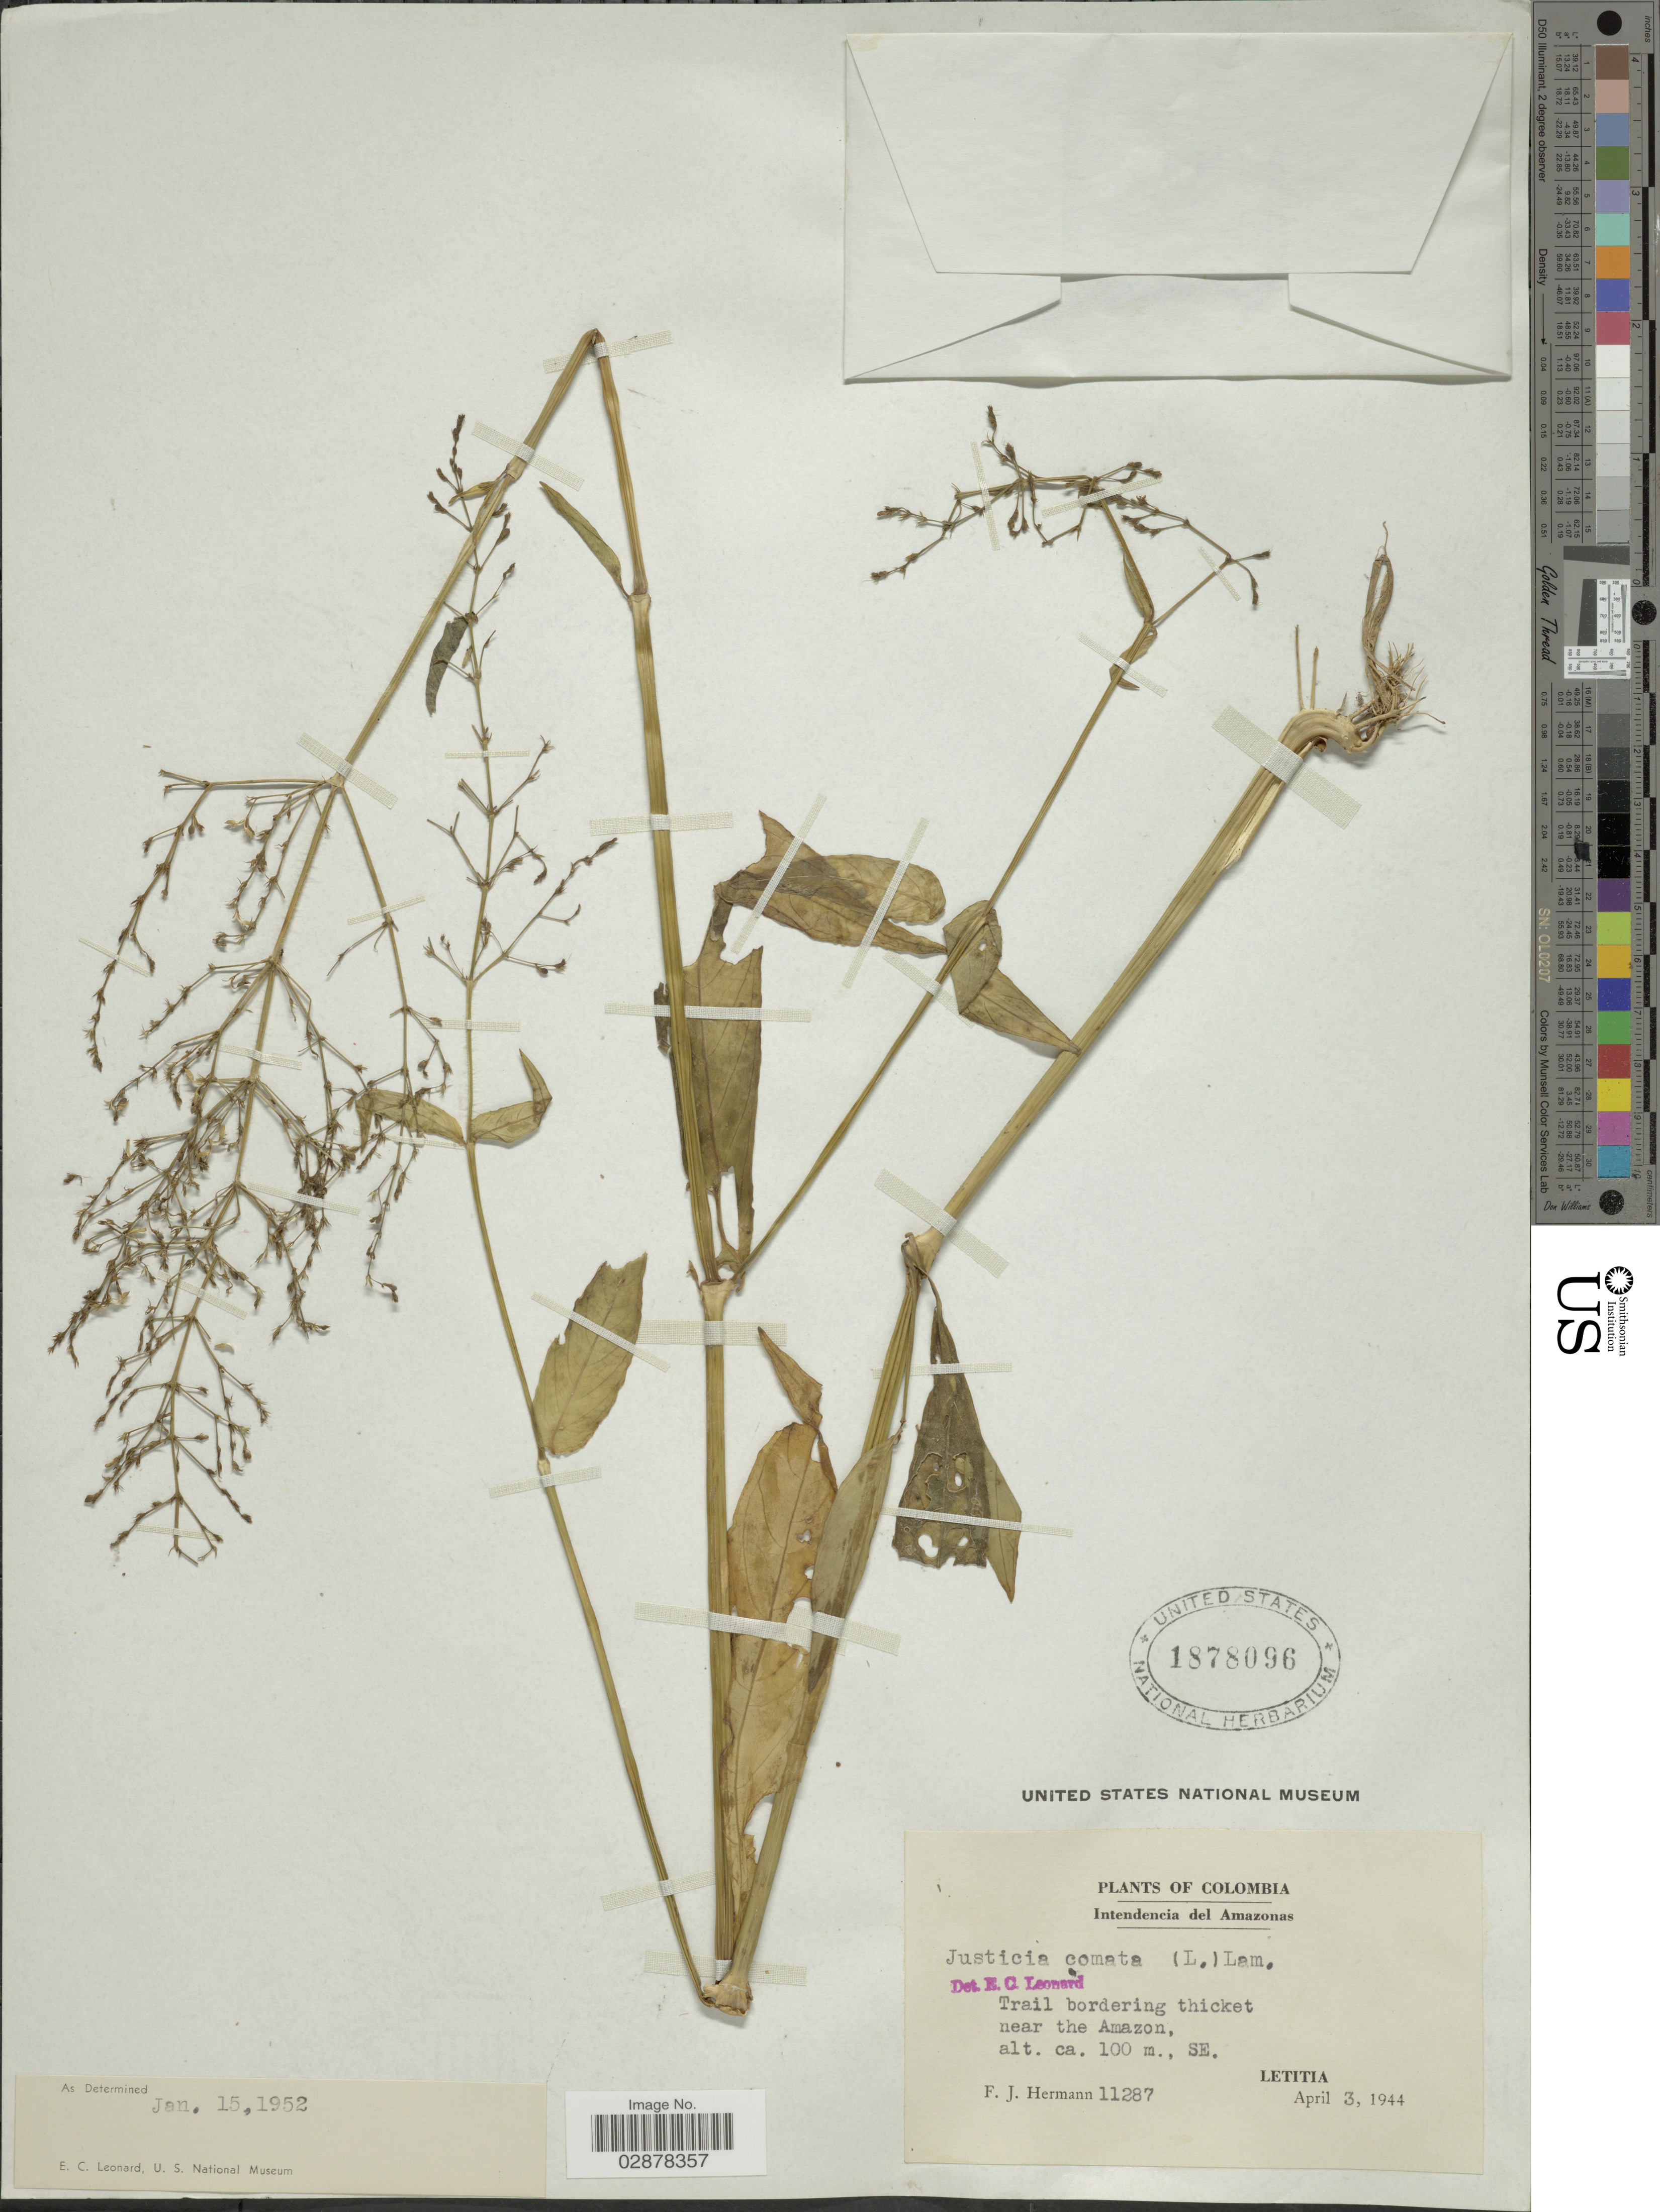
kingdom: Plantae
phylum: Tracheophyta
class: Magnoliopsida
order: Lamiales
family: Acanthaceae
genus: Justicia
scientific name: Justicia comata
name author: (L.) Lam.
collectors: F. J. Hermann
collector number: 11287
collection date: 1944-04-03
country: Colombia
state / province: Amazônas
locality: Intendencia del Amazonas. Trail bordering thicket near the Amazon, SE.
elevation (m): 100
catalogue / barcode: US 1878096